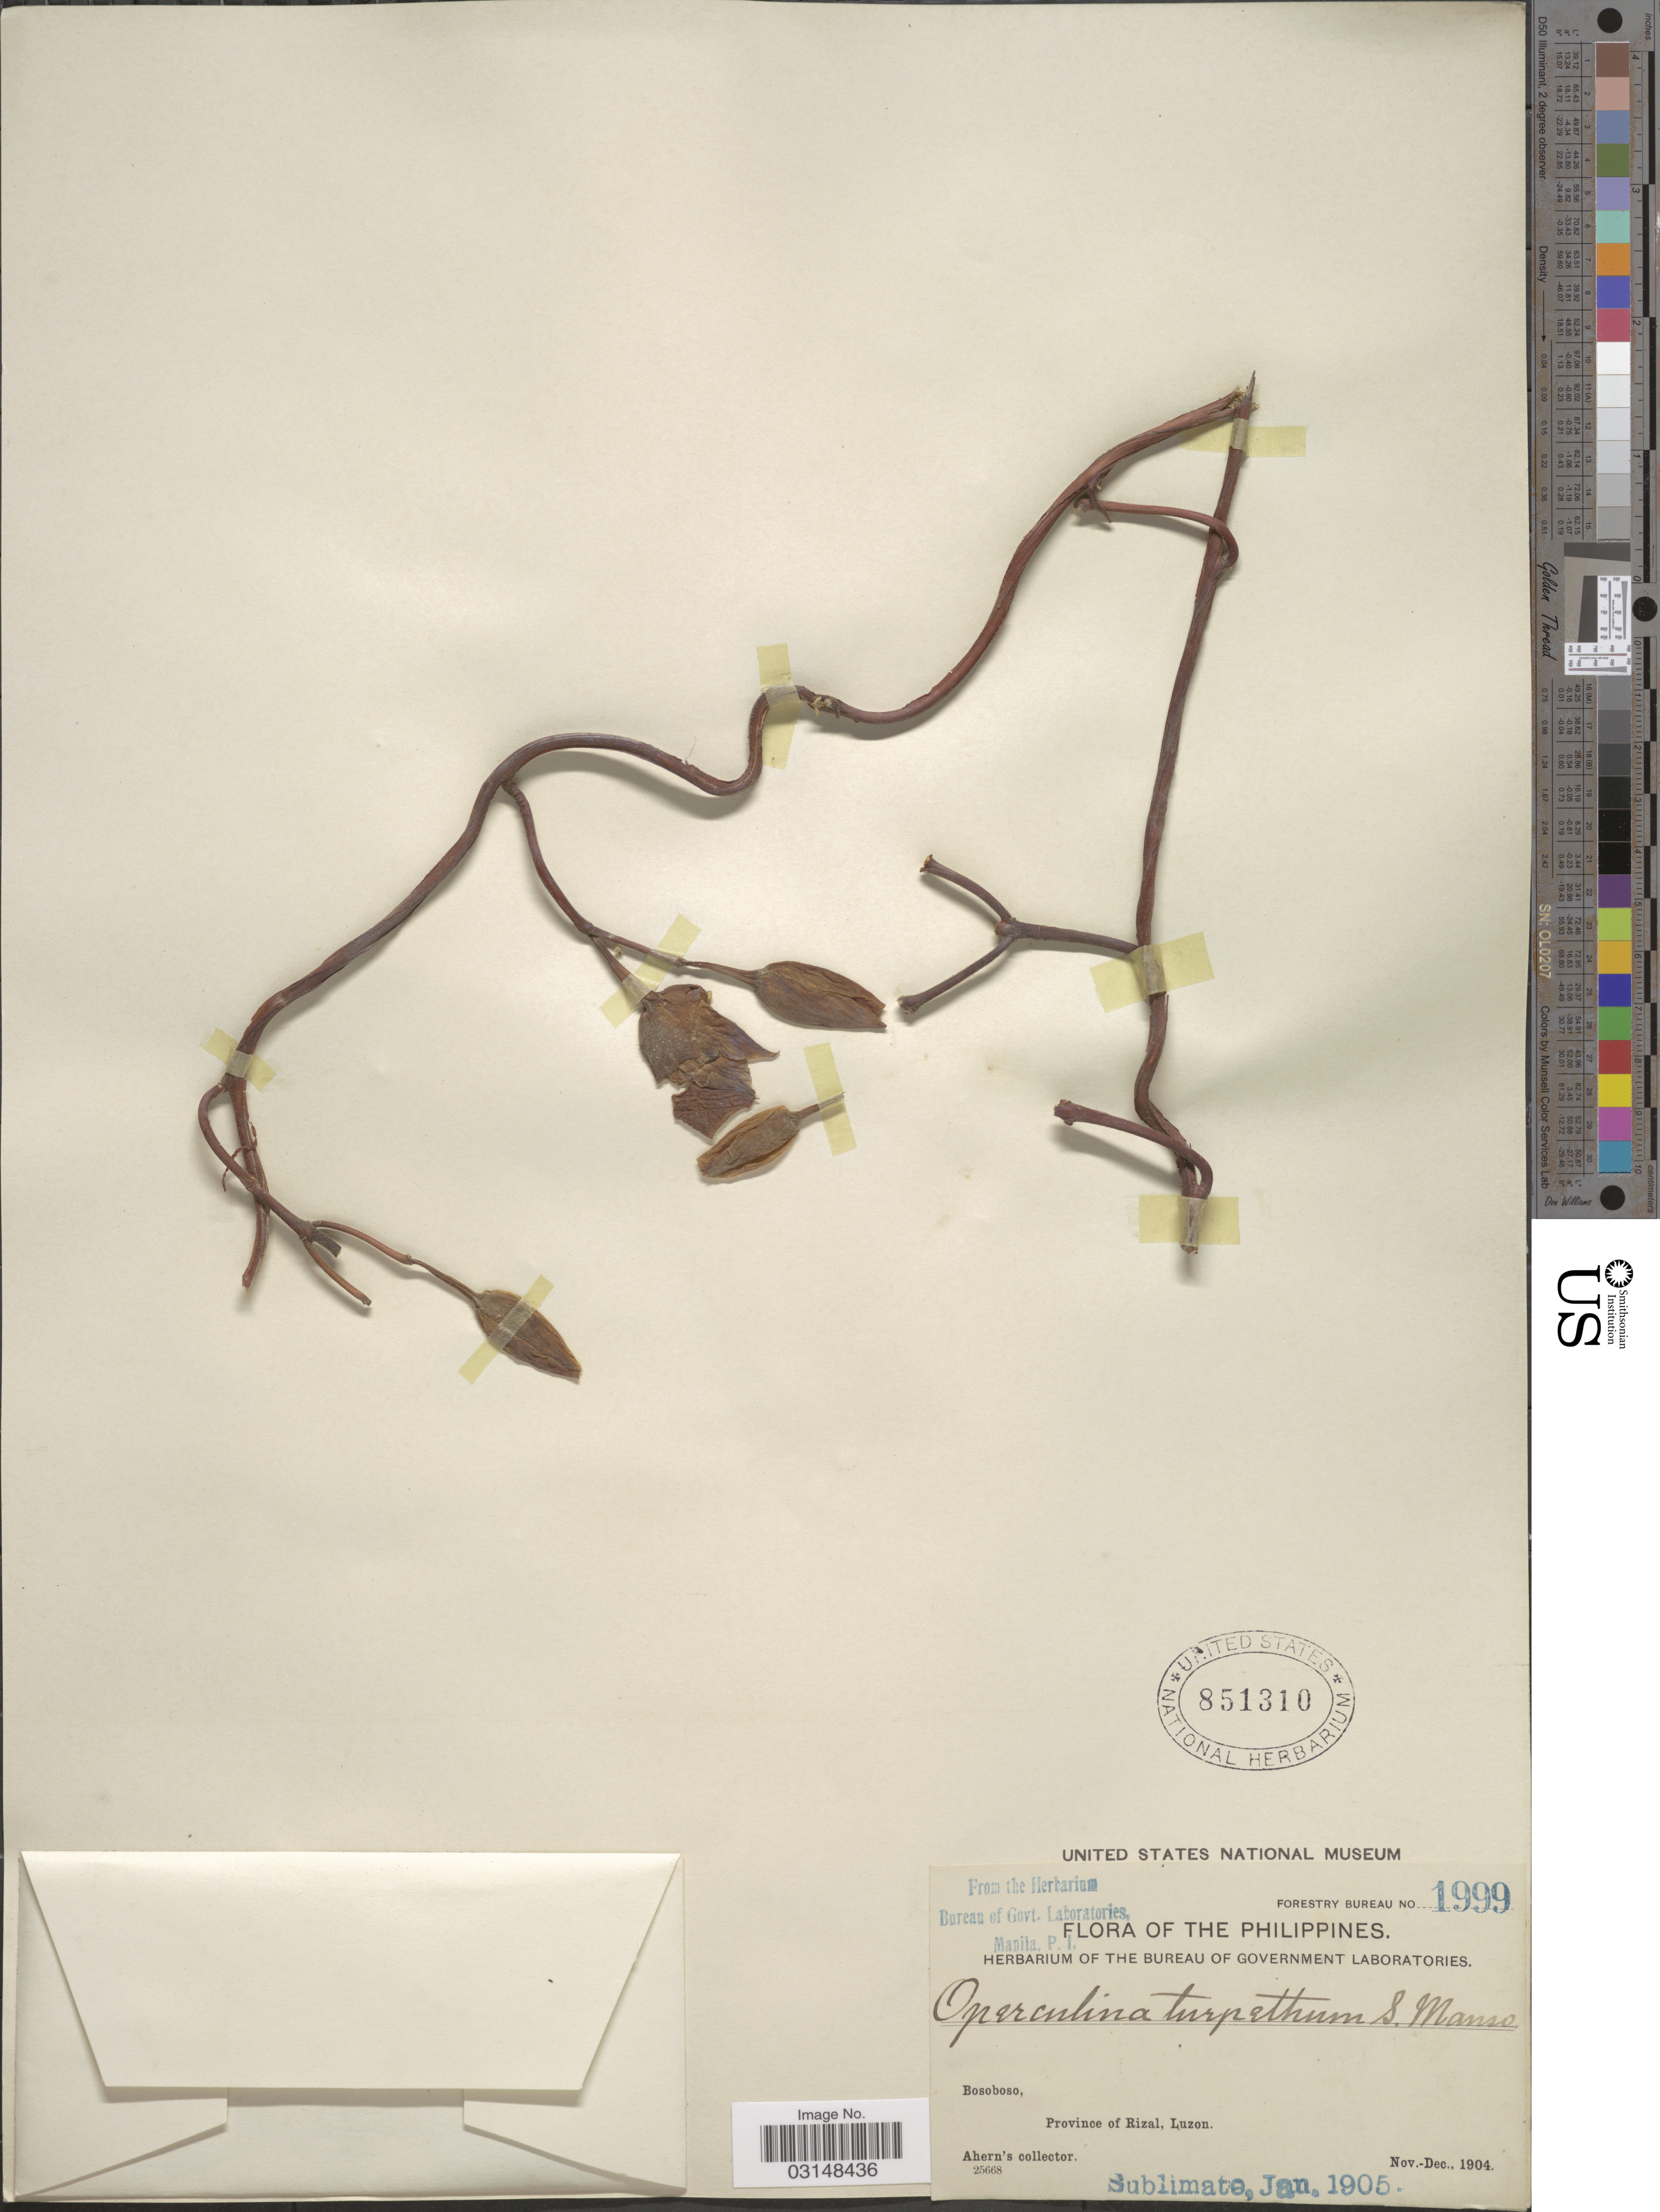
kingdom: Plantae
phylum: Tracheophyta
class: Magnoliopsida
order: Solanales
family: Convolvulaceae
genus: Operculina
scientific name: Operculina turpethum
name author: (L.) Silva Manso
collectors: Ahern's collector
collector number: Forestry Bureau 1999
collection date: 1904-11/1904-12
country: Philippines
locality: Bosoboso, Province of Rizal, Luzon.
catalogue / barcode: US 851310